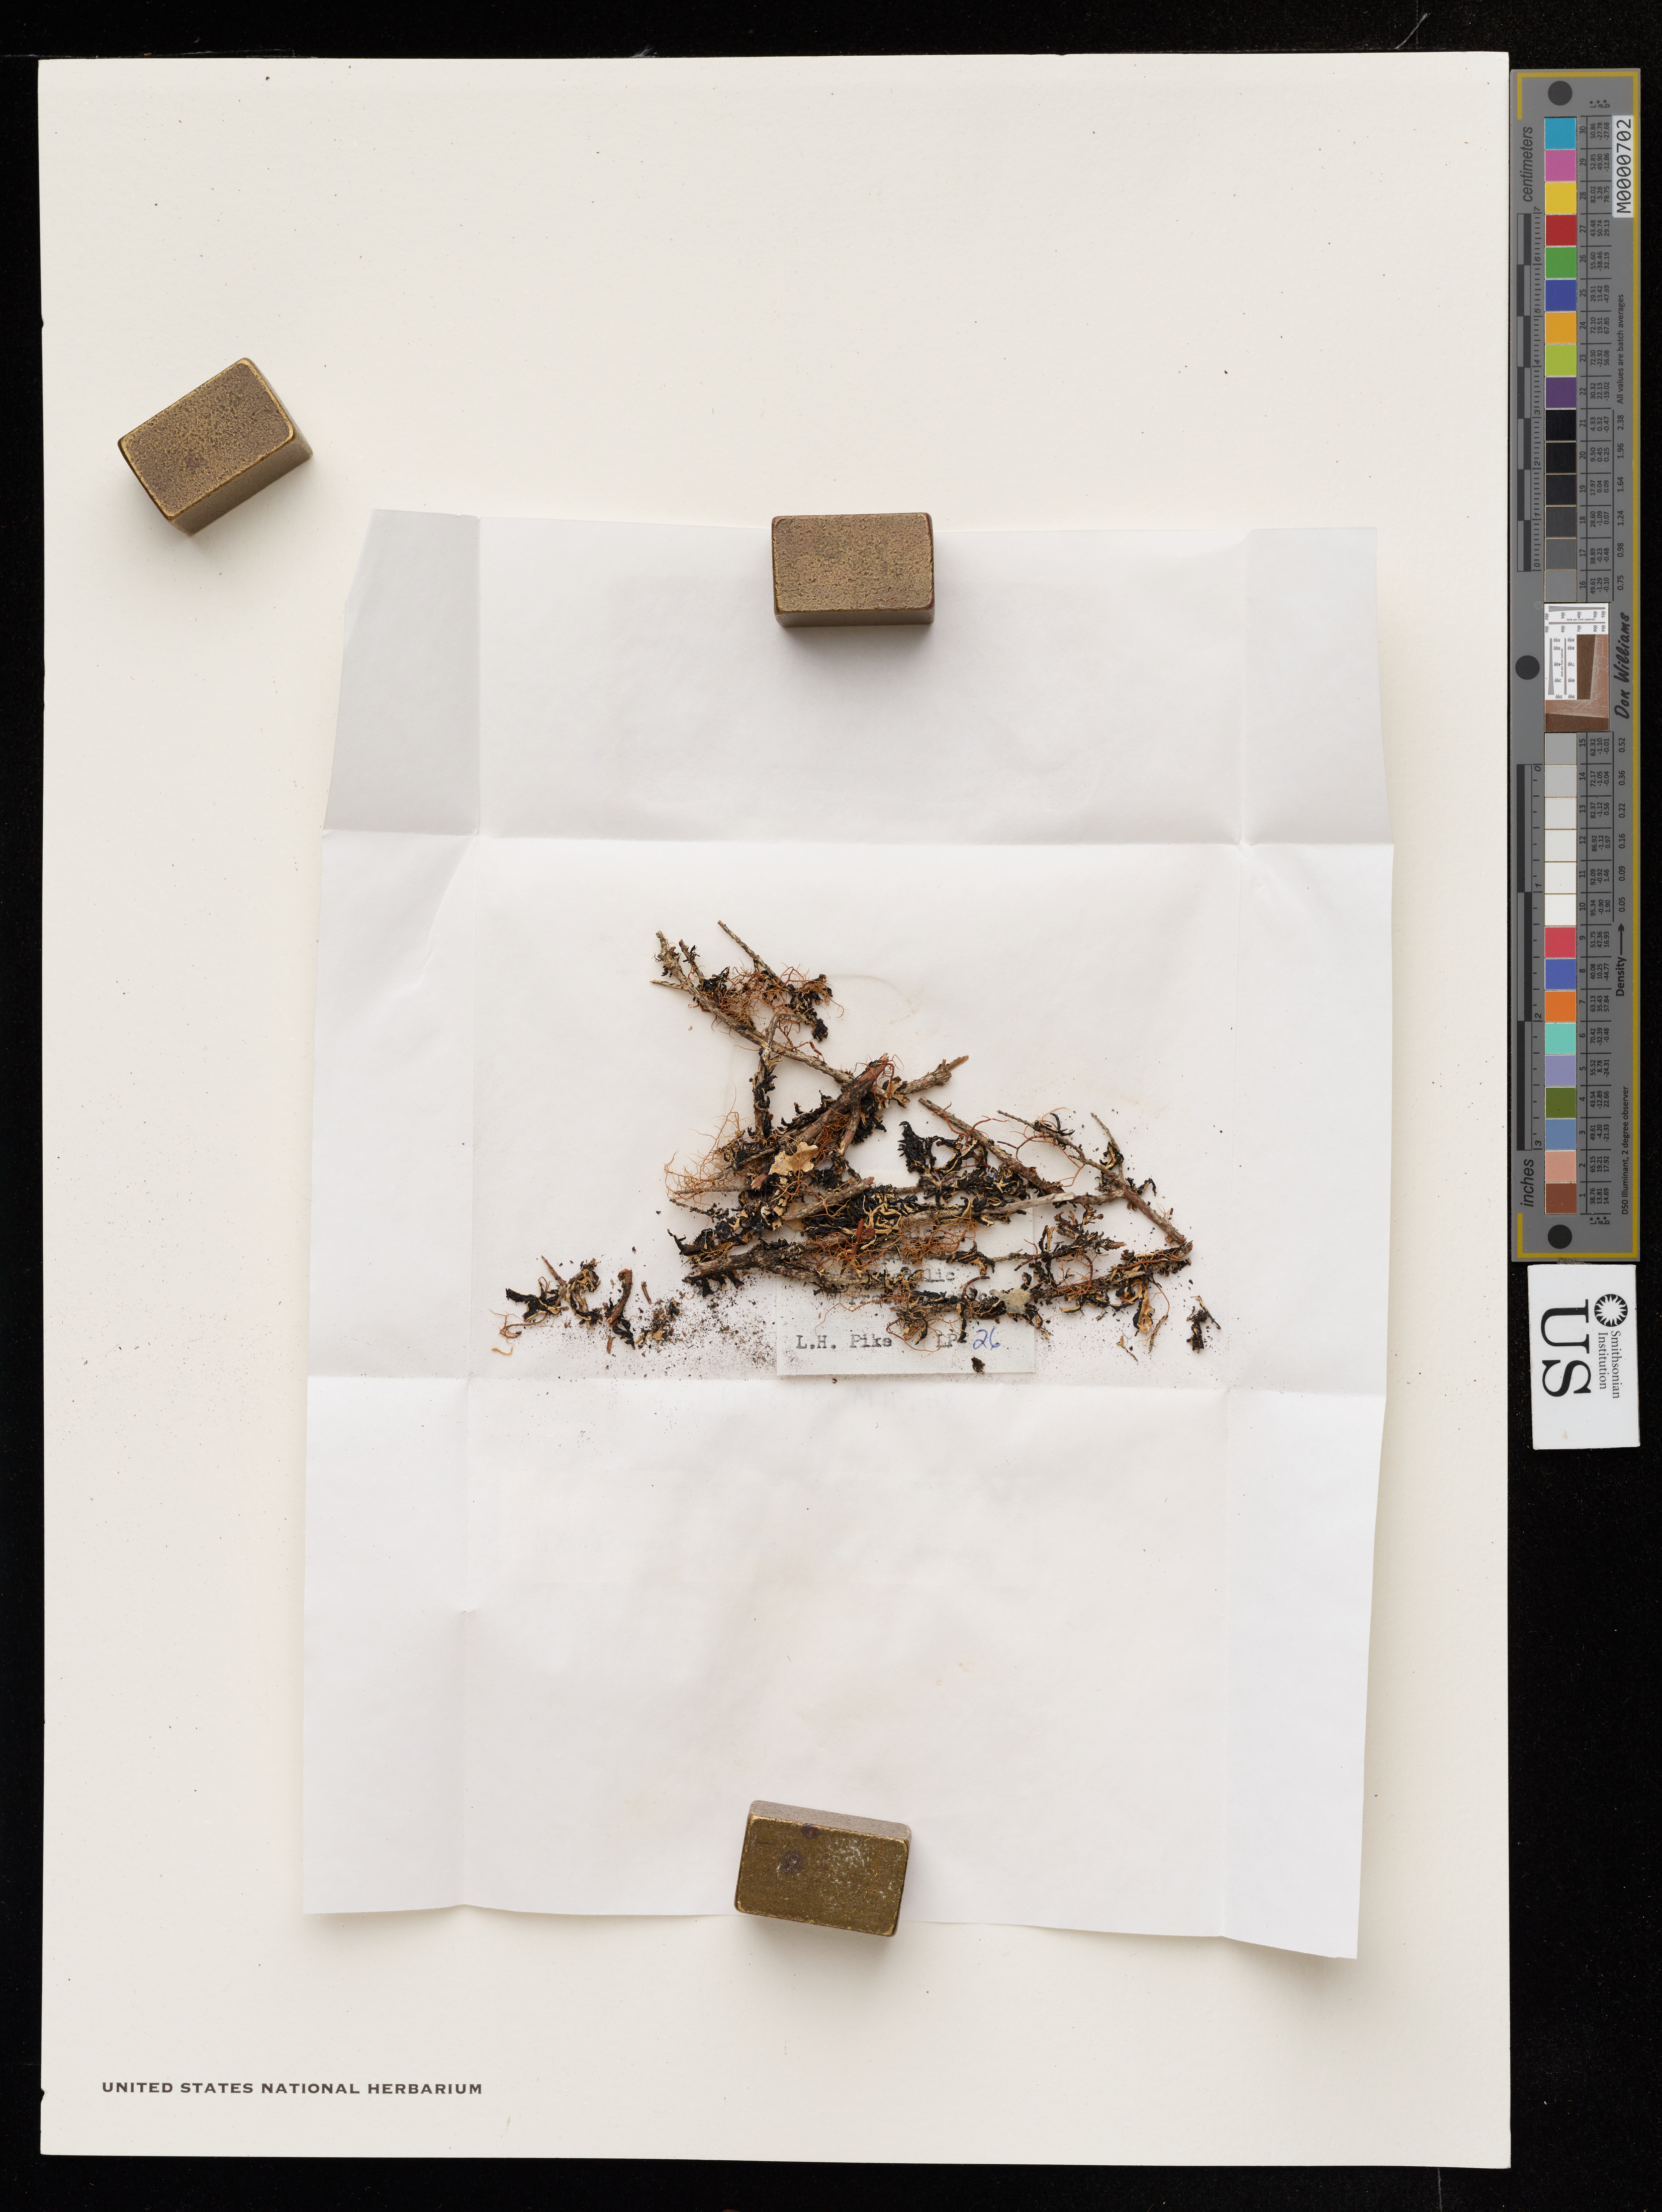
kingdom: Fungi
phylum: Ascomycota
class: Lecanoromycetes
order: Lecanorales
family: Parmeliaceae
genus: Hypogymnia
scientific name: Hypogymnia tavaresii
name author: Hawksw. & James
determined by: McCune, B.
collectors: Alice C. Cook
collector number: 1040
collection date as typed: Sep 1897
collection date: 1897-09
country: Spain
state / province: Canarias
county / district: Santa Cruz de Tenerife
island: Tenerife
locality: Afur